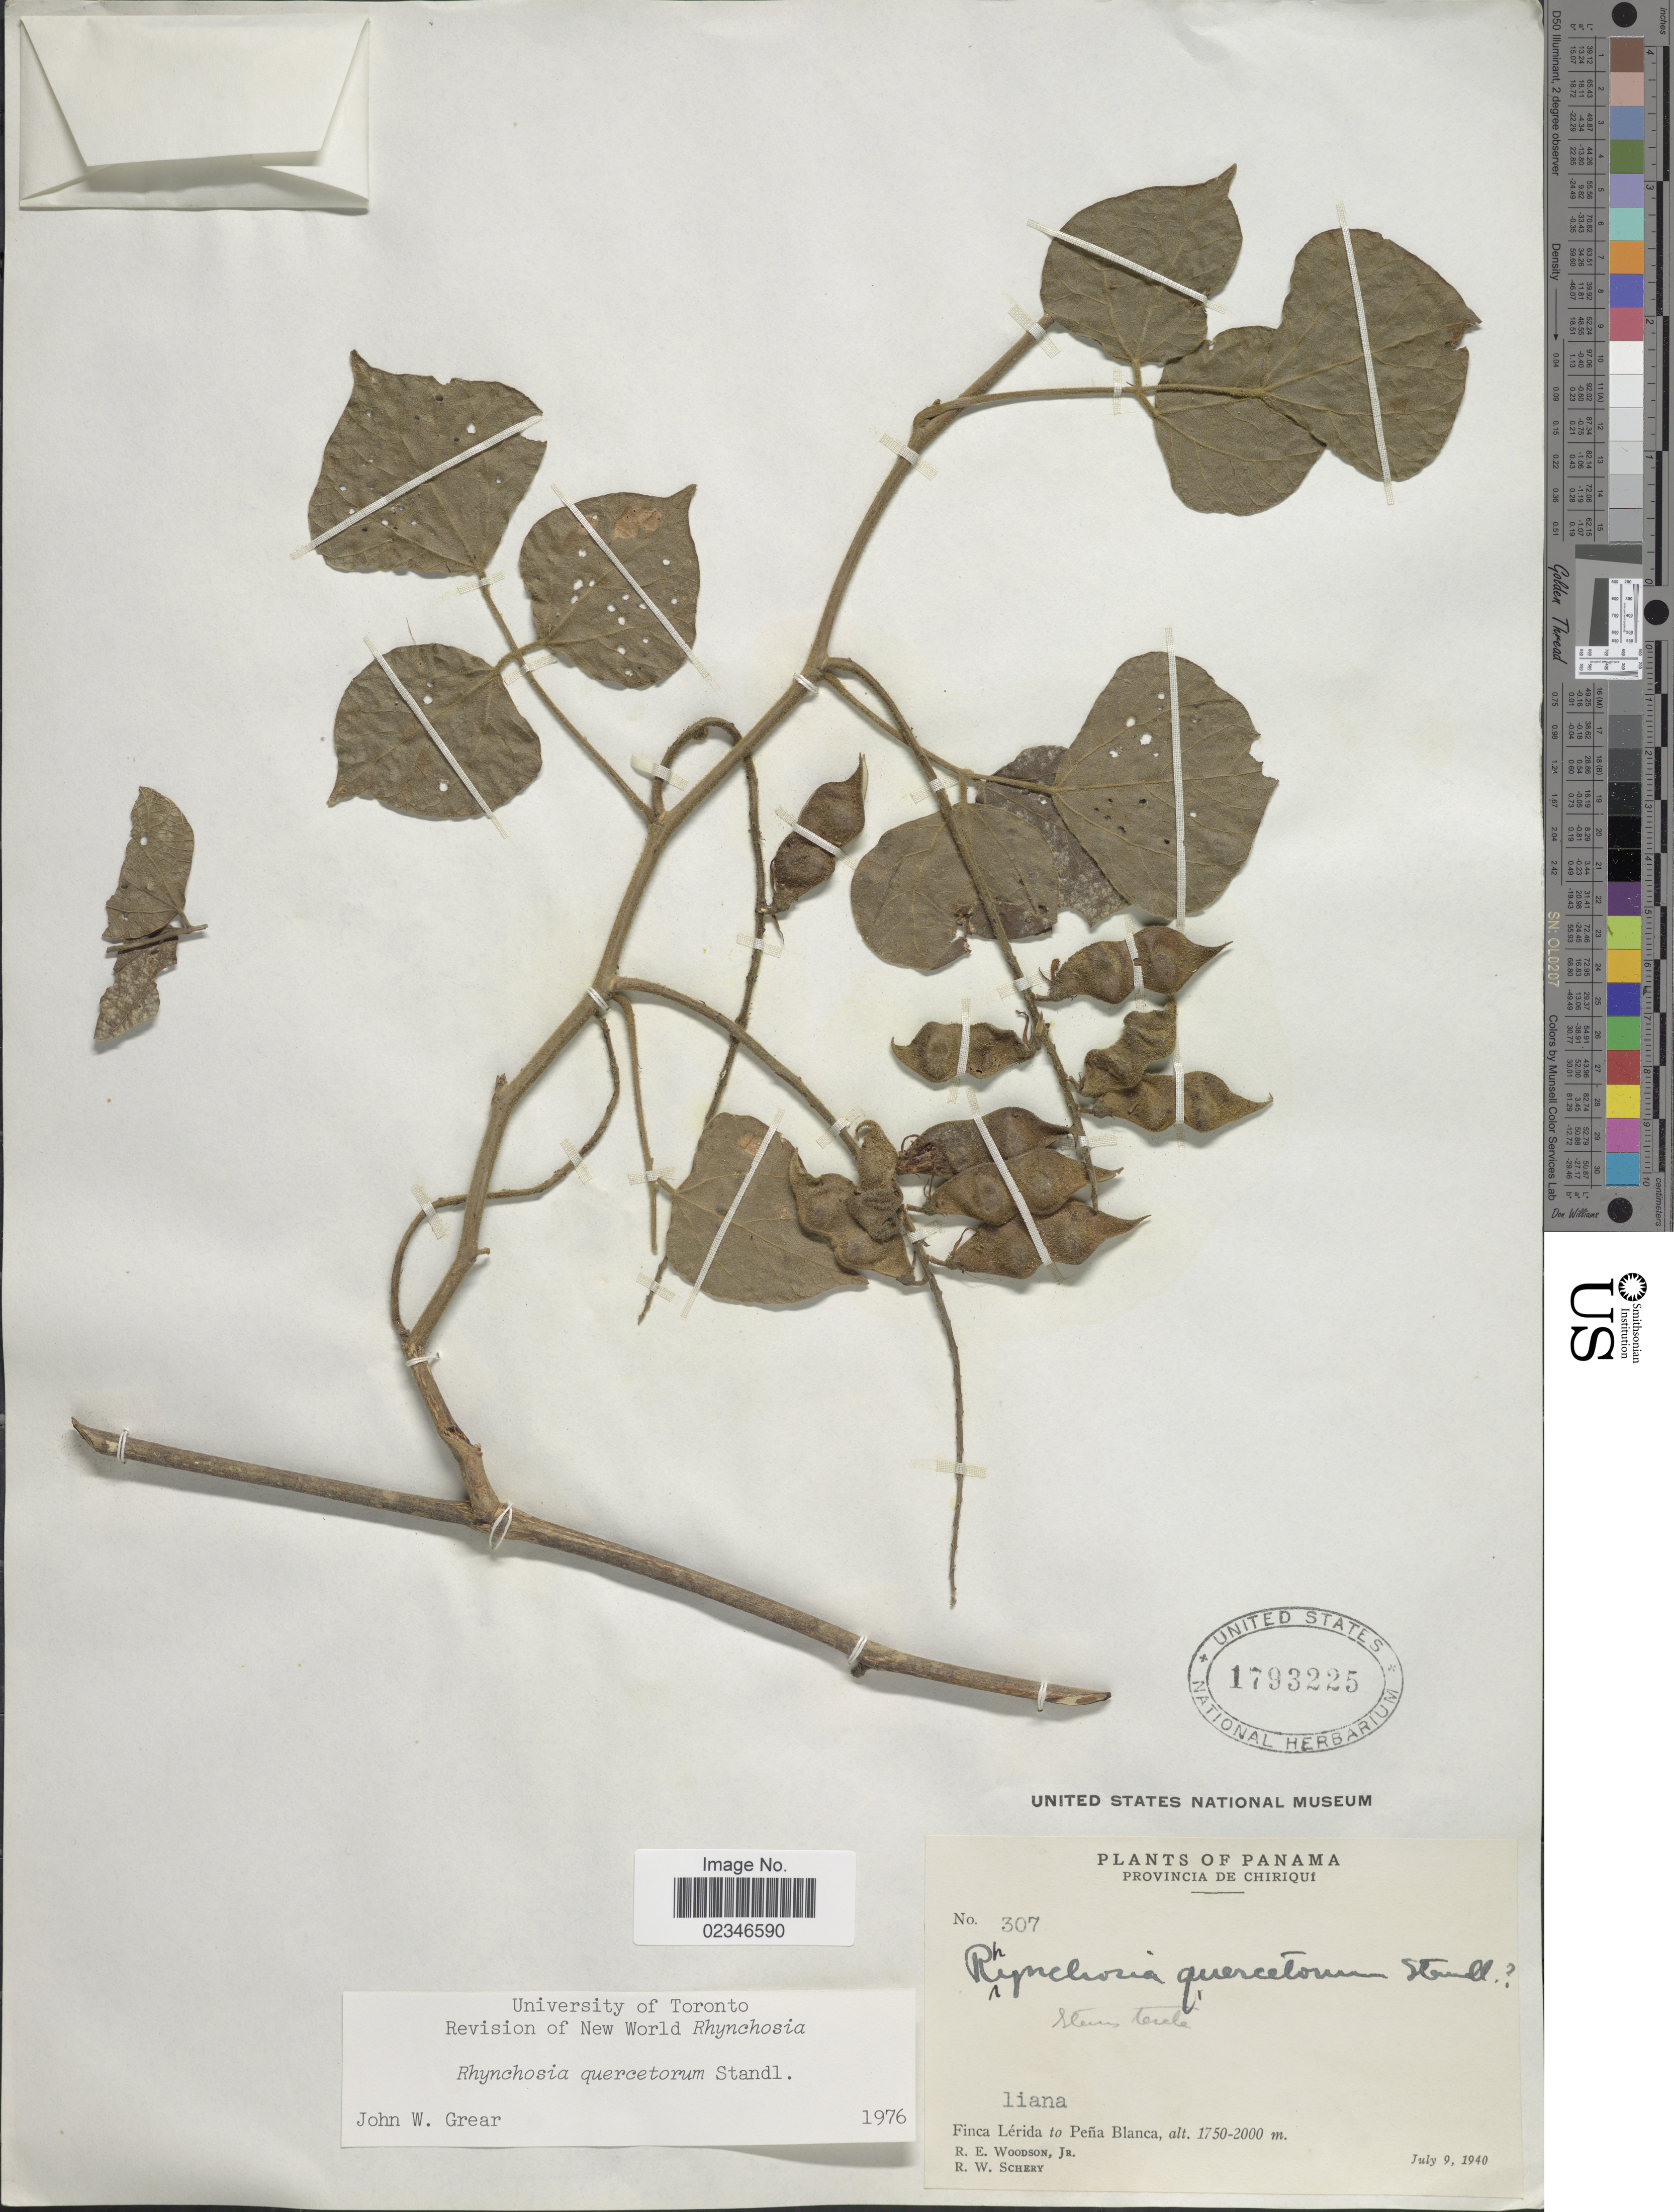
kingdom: Plantae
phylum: Tracheophyta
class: Magnoliopsida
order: Fabales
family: Fabaceae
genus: Rhynchosia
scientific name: Rhynchosia quercetorum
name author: Standl.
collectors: R. E. Woodson & R. W. Schery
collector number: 307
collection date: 1940-07-09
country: Panama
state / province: Chiriqui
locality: Provincia de Chiriqui, Finca Lerida to Pena Blanca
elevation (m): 1750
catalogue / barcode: US 1793225